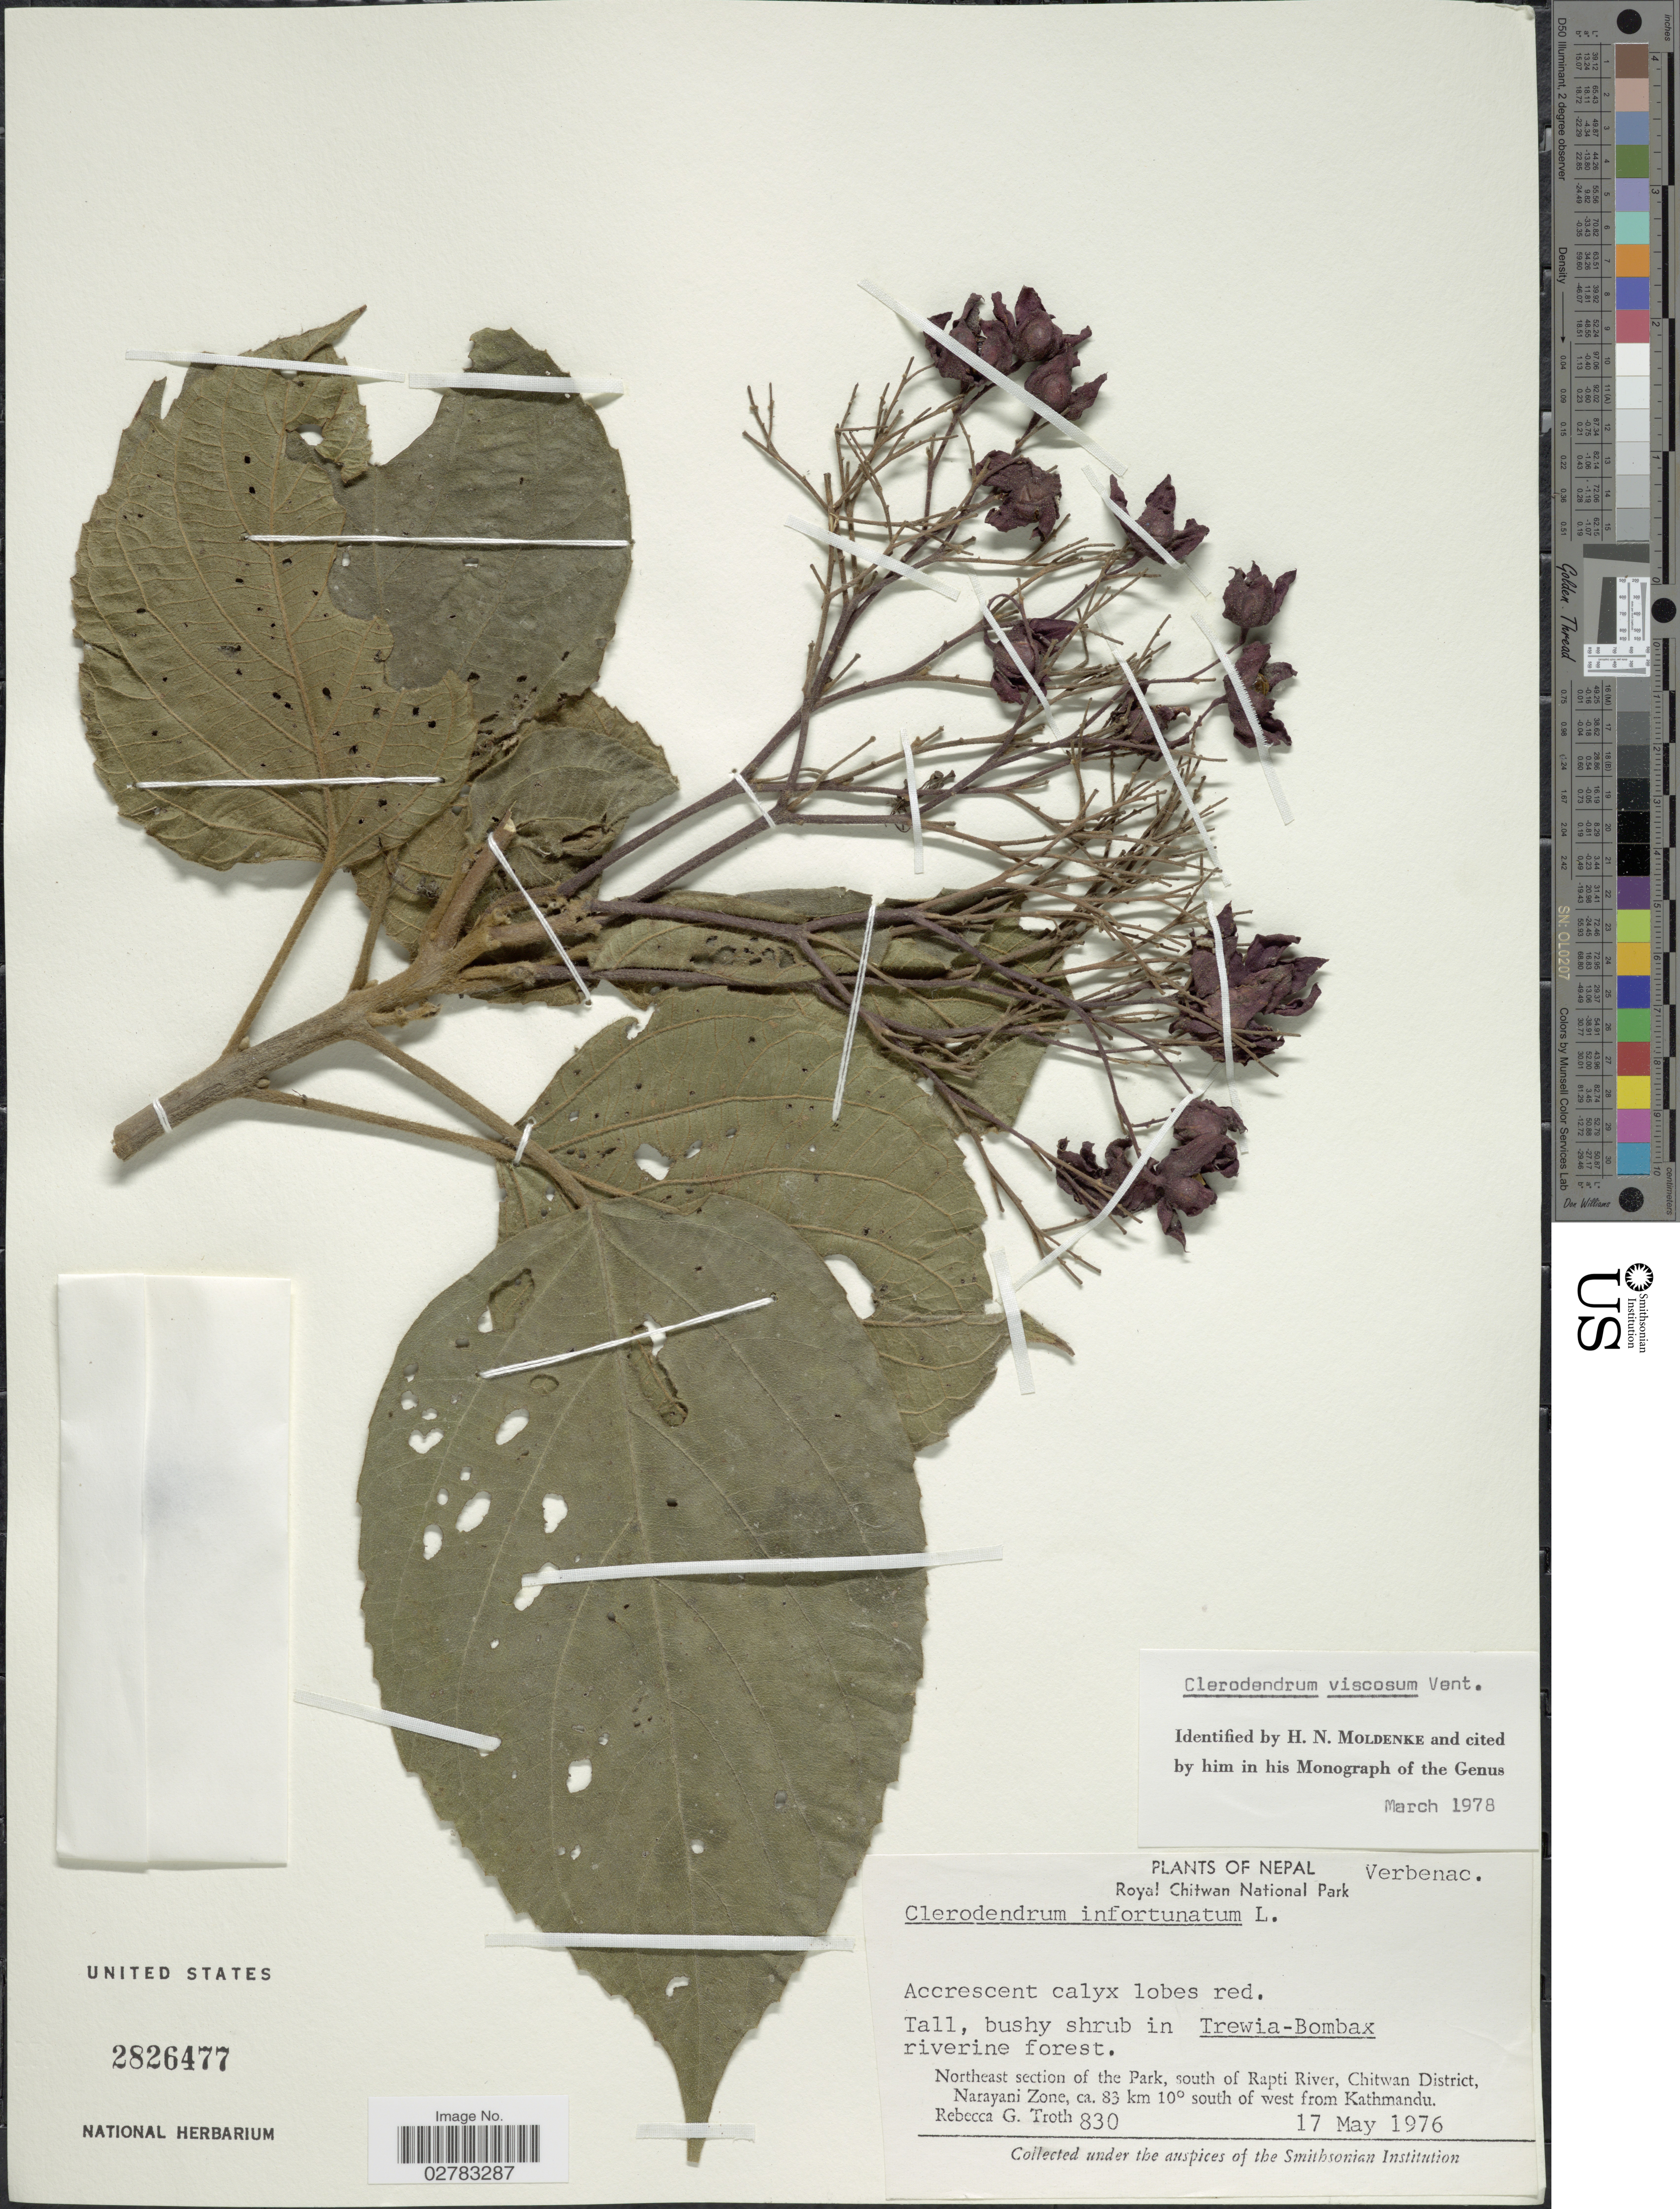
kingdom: Plantae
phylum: Tracheophyta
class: Magnoliopsida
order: Lamiales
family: Lamiaceae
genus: Clerodendrum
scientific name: Clerodendrum viscosum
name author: Vent.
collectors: R. Troth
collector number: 830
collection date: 1976-05-17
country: Nepal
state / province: Narayani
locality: Royal Chitwan National Park, Northeast section of the Park, south of Rapti River, Chitwan District, Narayani Zone, ca. 83 km 10° south of west from Kathmandu.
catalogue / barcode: US 2826477